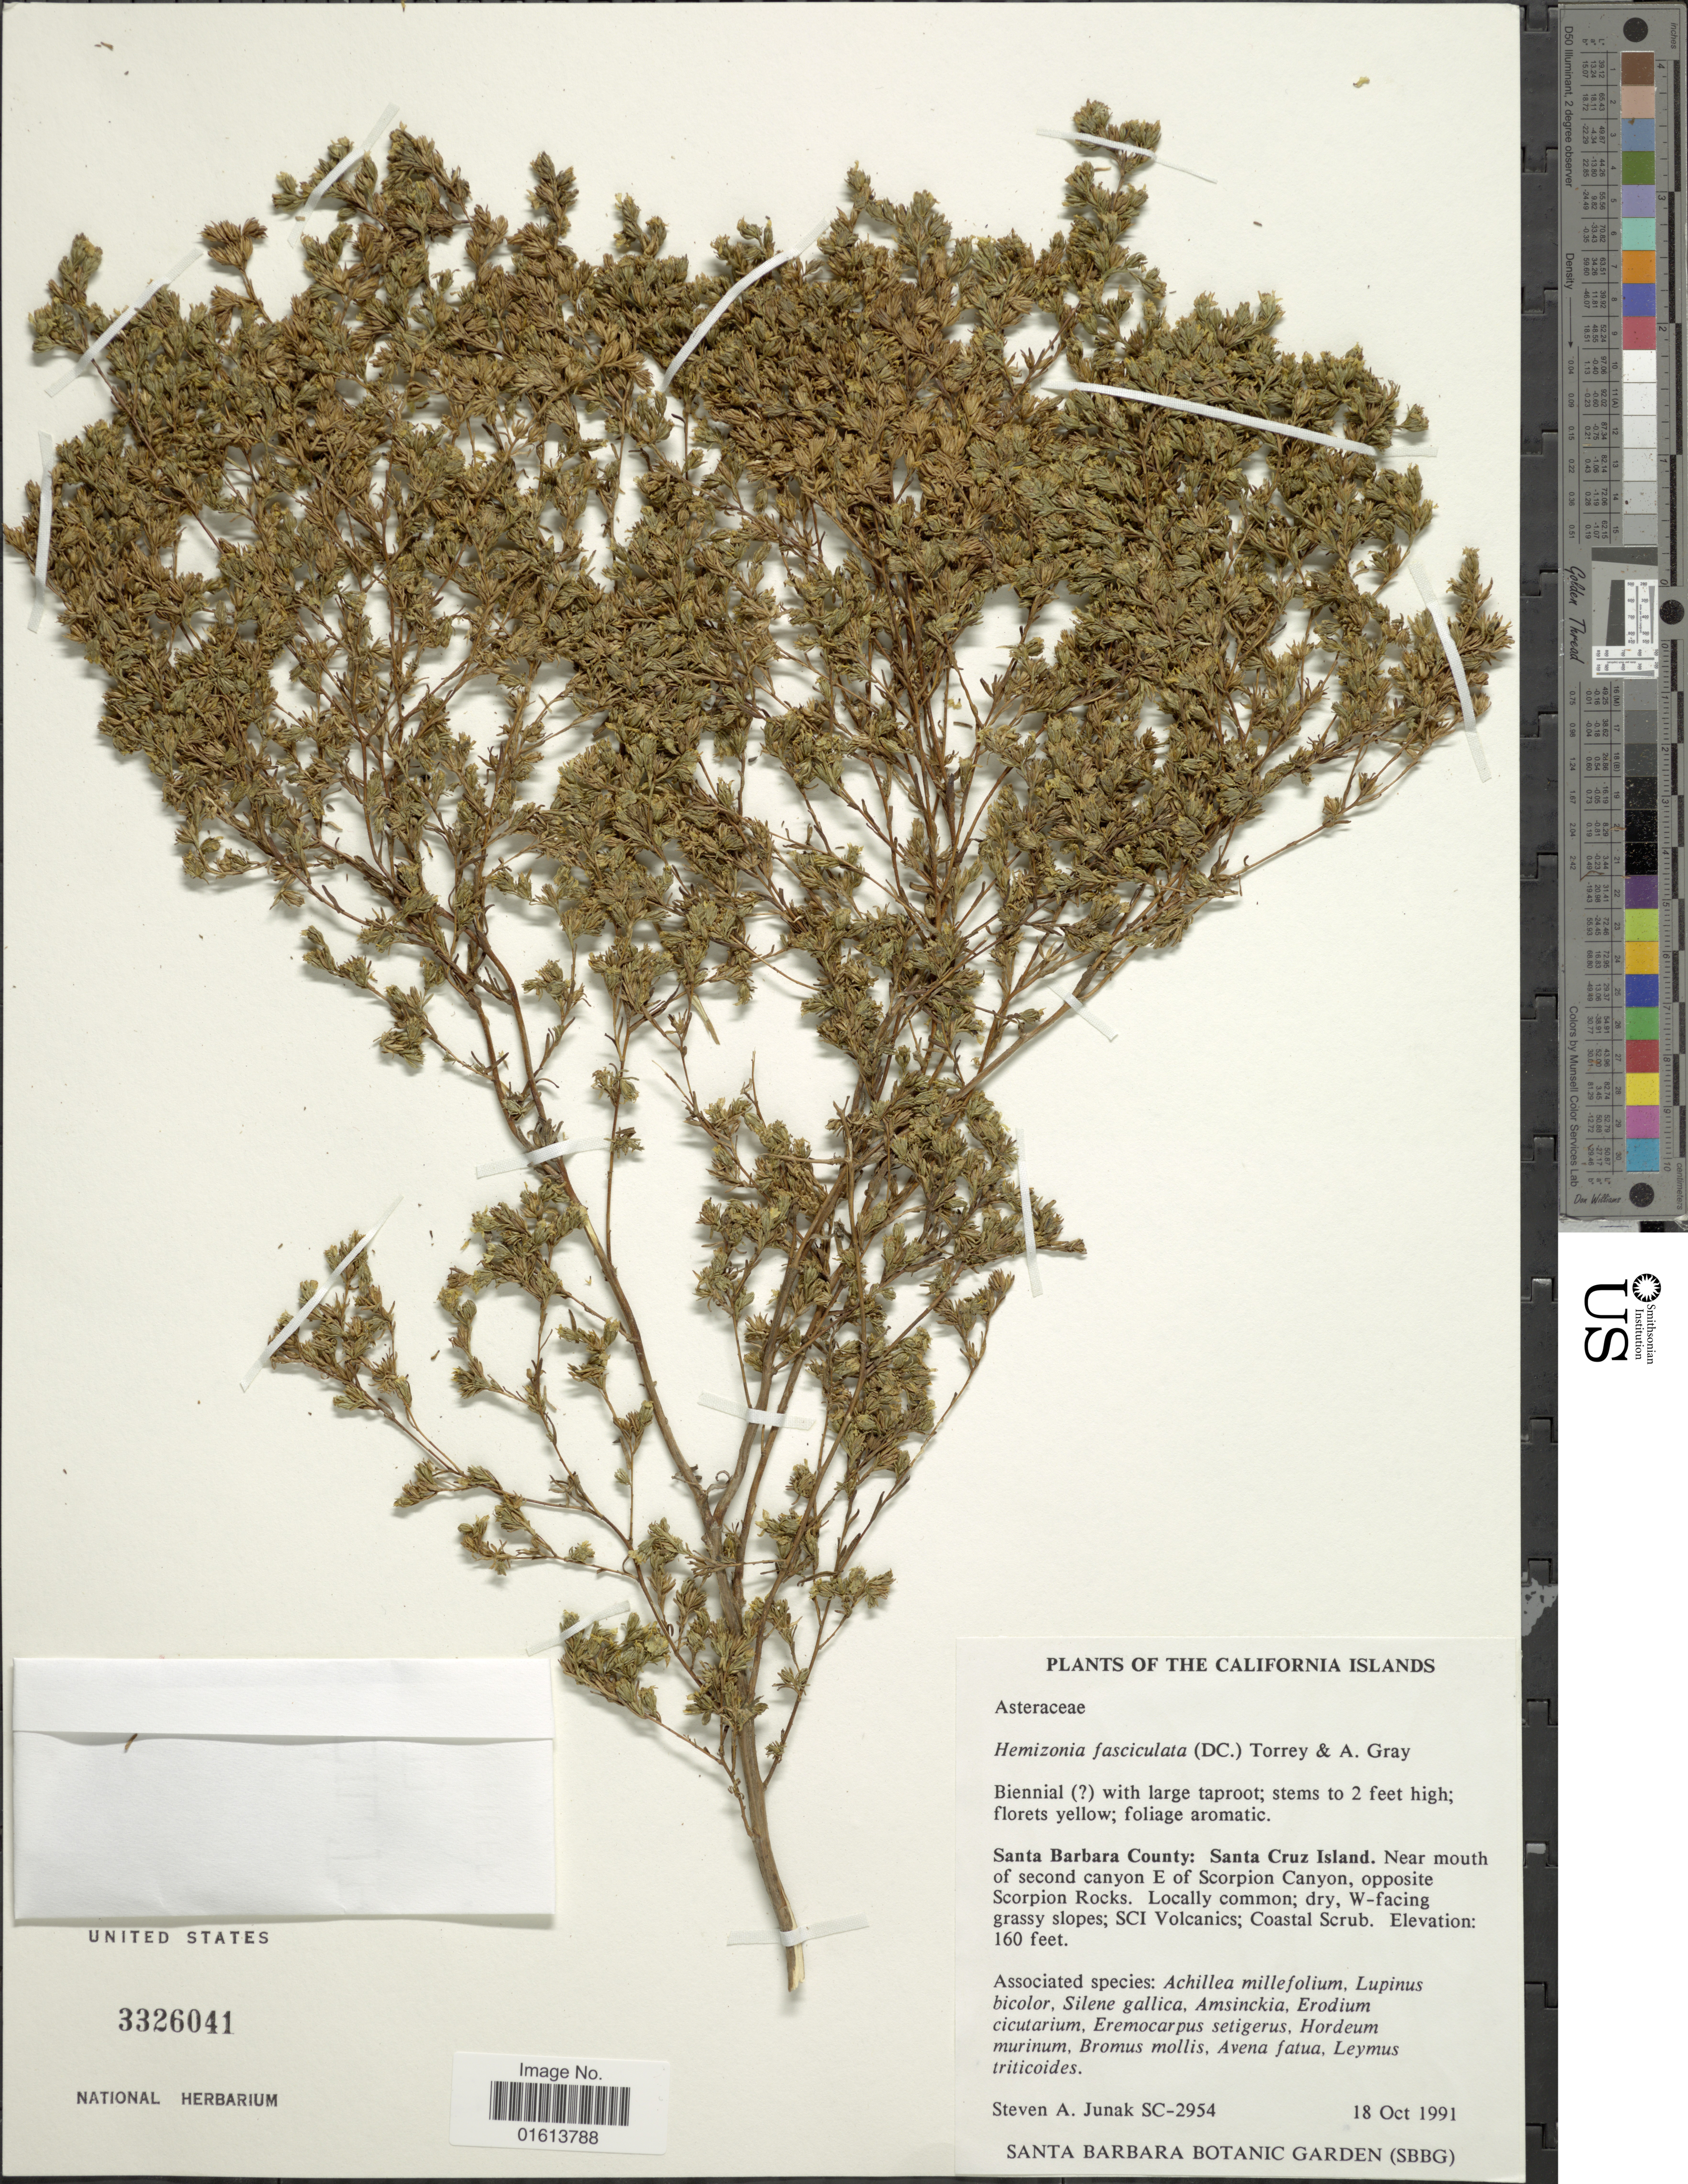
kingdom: Plantae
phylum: Tracheophyta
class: Magnoliopsida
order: Asterales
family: Asteraceae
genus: Deinandra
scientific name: Deinandra fasciculata subsp. fasciculata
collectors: S. Junak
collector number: SC-2954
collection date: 1991-10-18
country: United States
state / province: California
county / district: Santa Cruz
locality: California Islands. Santa Barabara County: Santa Cruz Island.. Near mouth of second canyon E of Scorpion Canyon, opposite Scorpio Rocks.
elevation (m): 49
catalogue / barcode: US 3326041